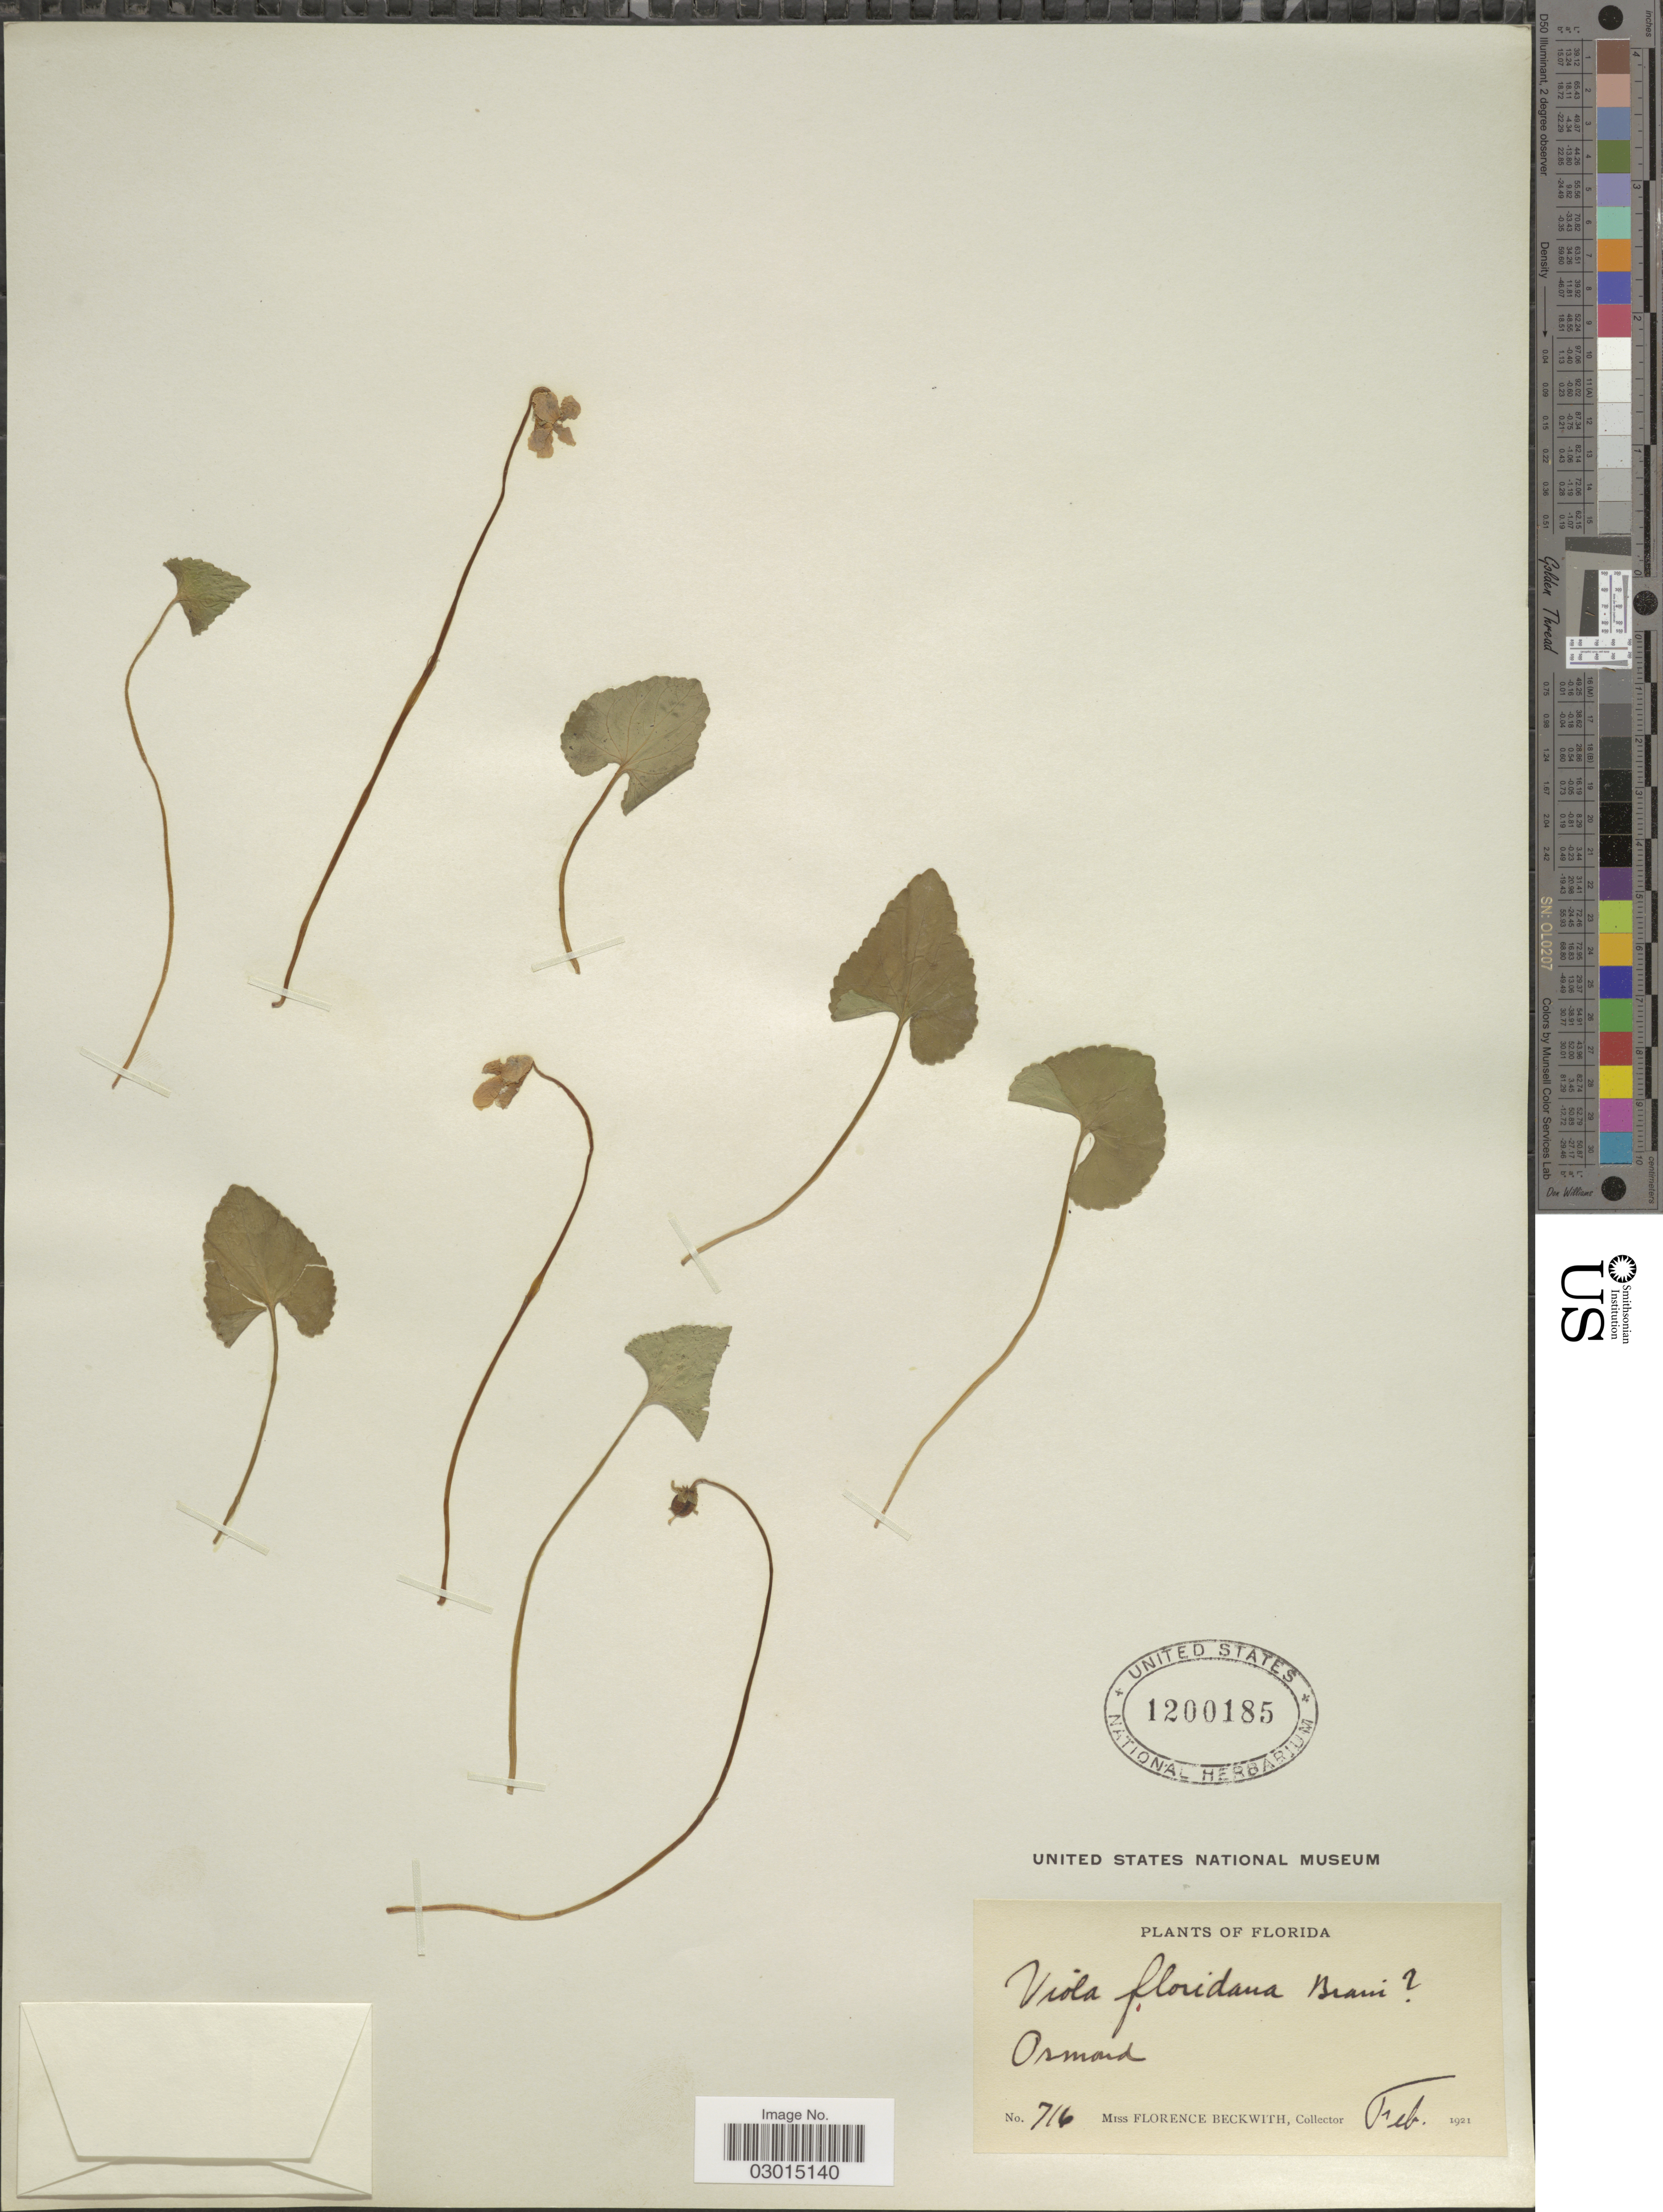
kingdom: Plantae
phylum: Tracheophyta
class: Magnoliopsida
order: Malpighiales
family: Violaceae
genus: Viola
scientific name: Viola floridana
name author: Brainerd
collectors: F. Beckwith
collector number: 716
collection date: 1921-02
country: United States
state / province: Florida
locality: Osmond.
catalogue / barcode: US 1200185